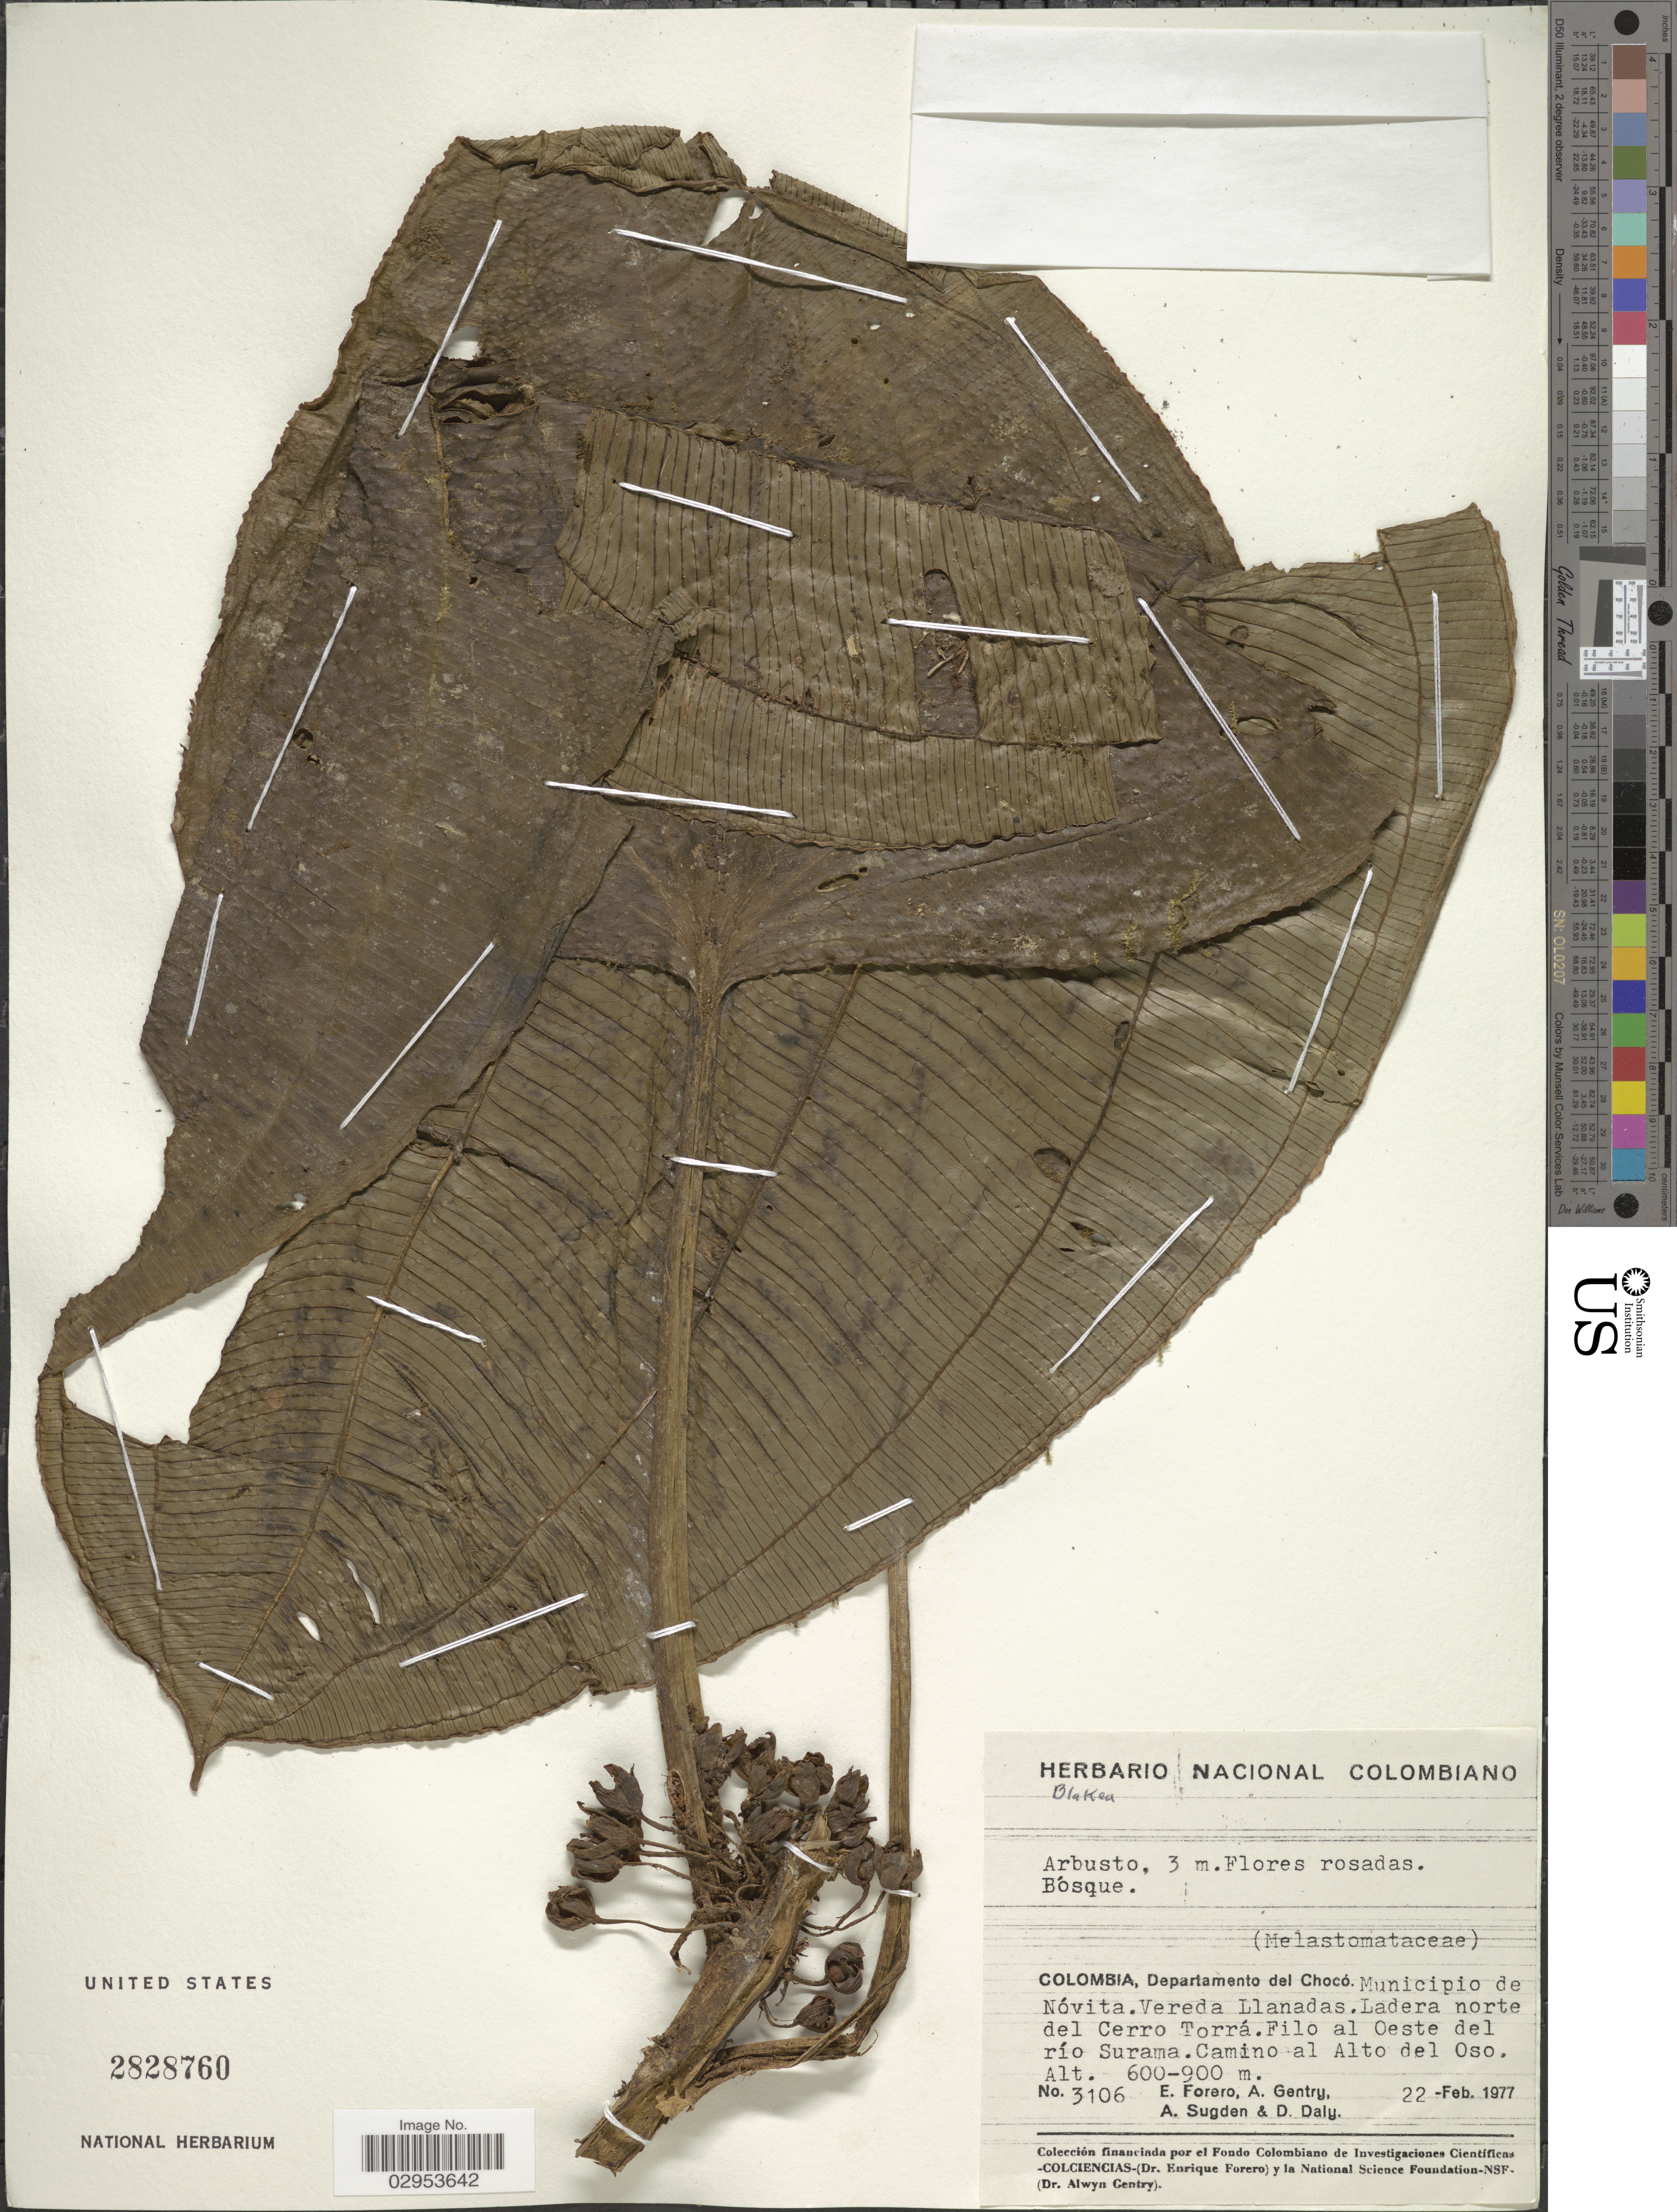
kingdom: Plantae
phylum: Tracheophyta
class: Magnoliopsida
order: Myrtales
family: Melastomataceae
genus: Blakea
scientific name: Blakea sp.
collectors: E. Forero, A. H. Gentry, A. Sugden & D. C. Daly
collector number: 3106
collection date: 1977-02-22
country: Colombia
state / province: Chocó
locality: Departamento del Chocó. Municipio de Nóvita. Vereda Llanadas. Ladera norte del Cerro Torrá. Filo al Oeste del río Surama. Camino al Alto del Oso.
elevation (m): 600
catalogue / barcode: US 2828760